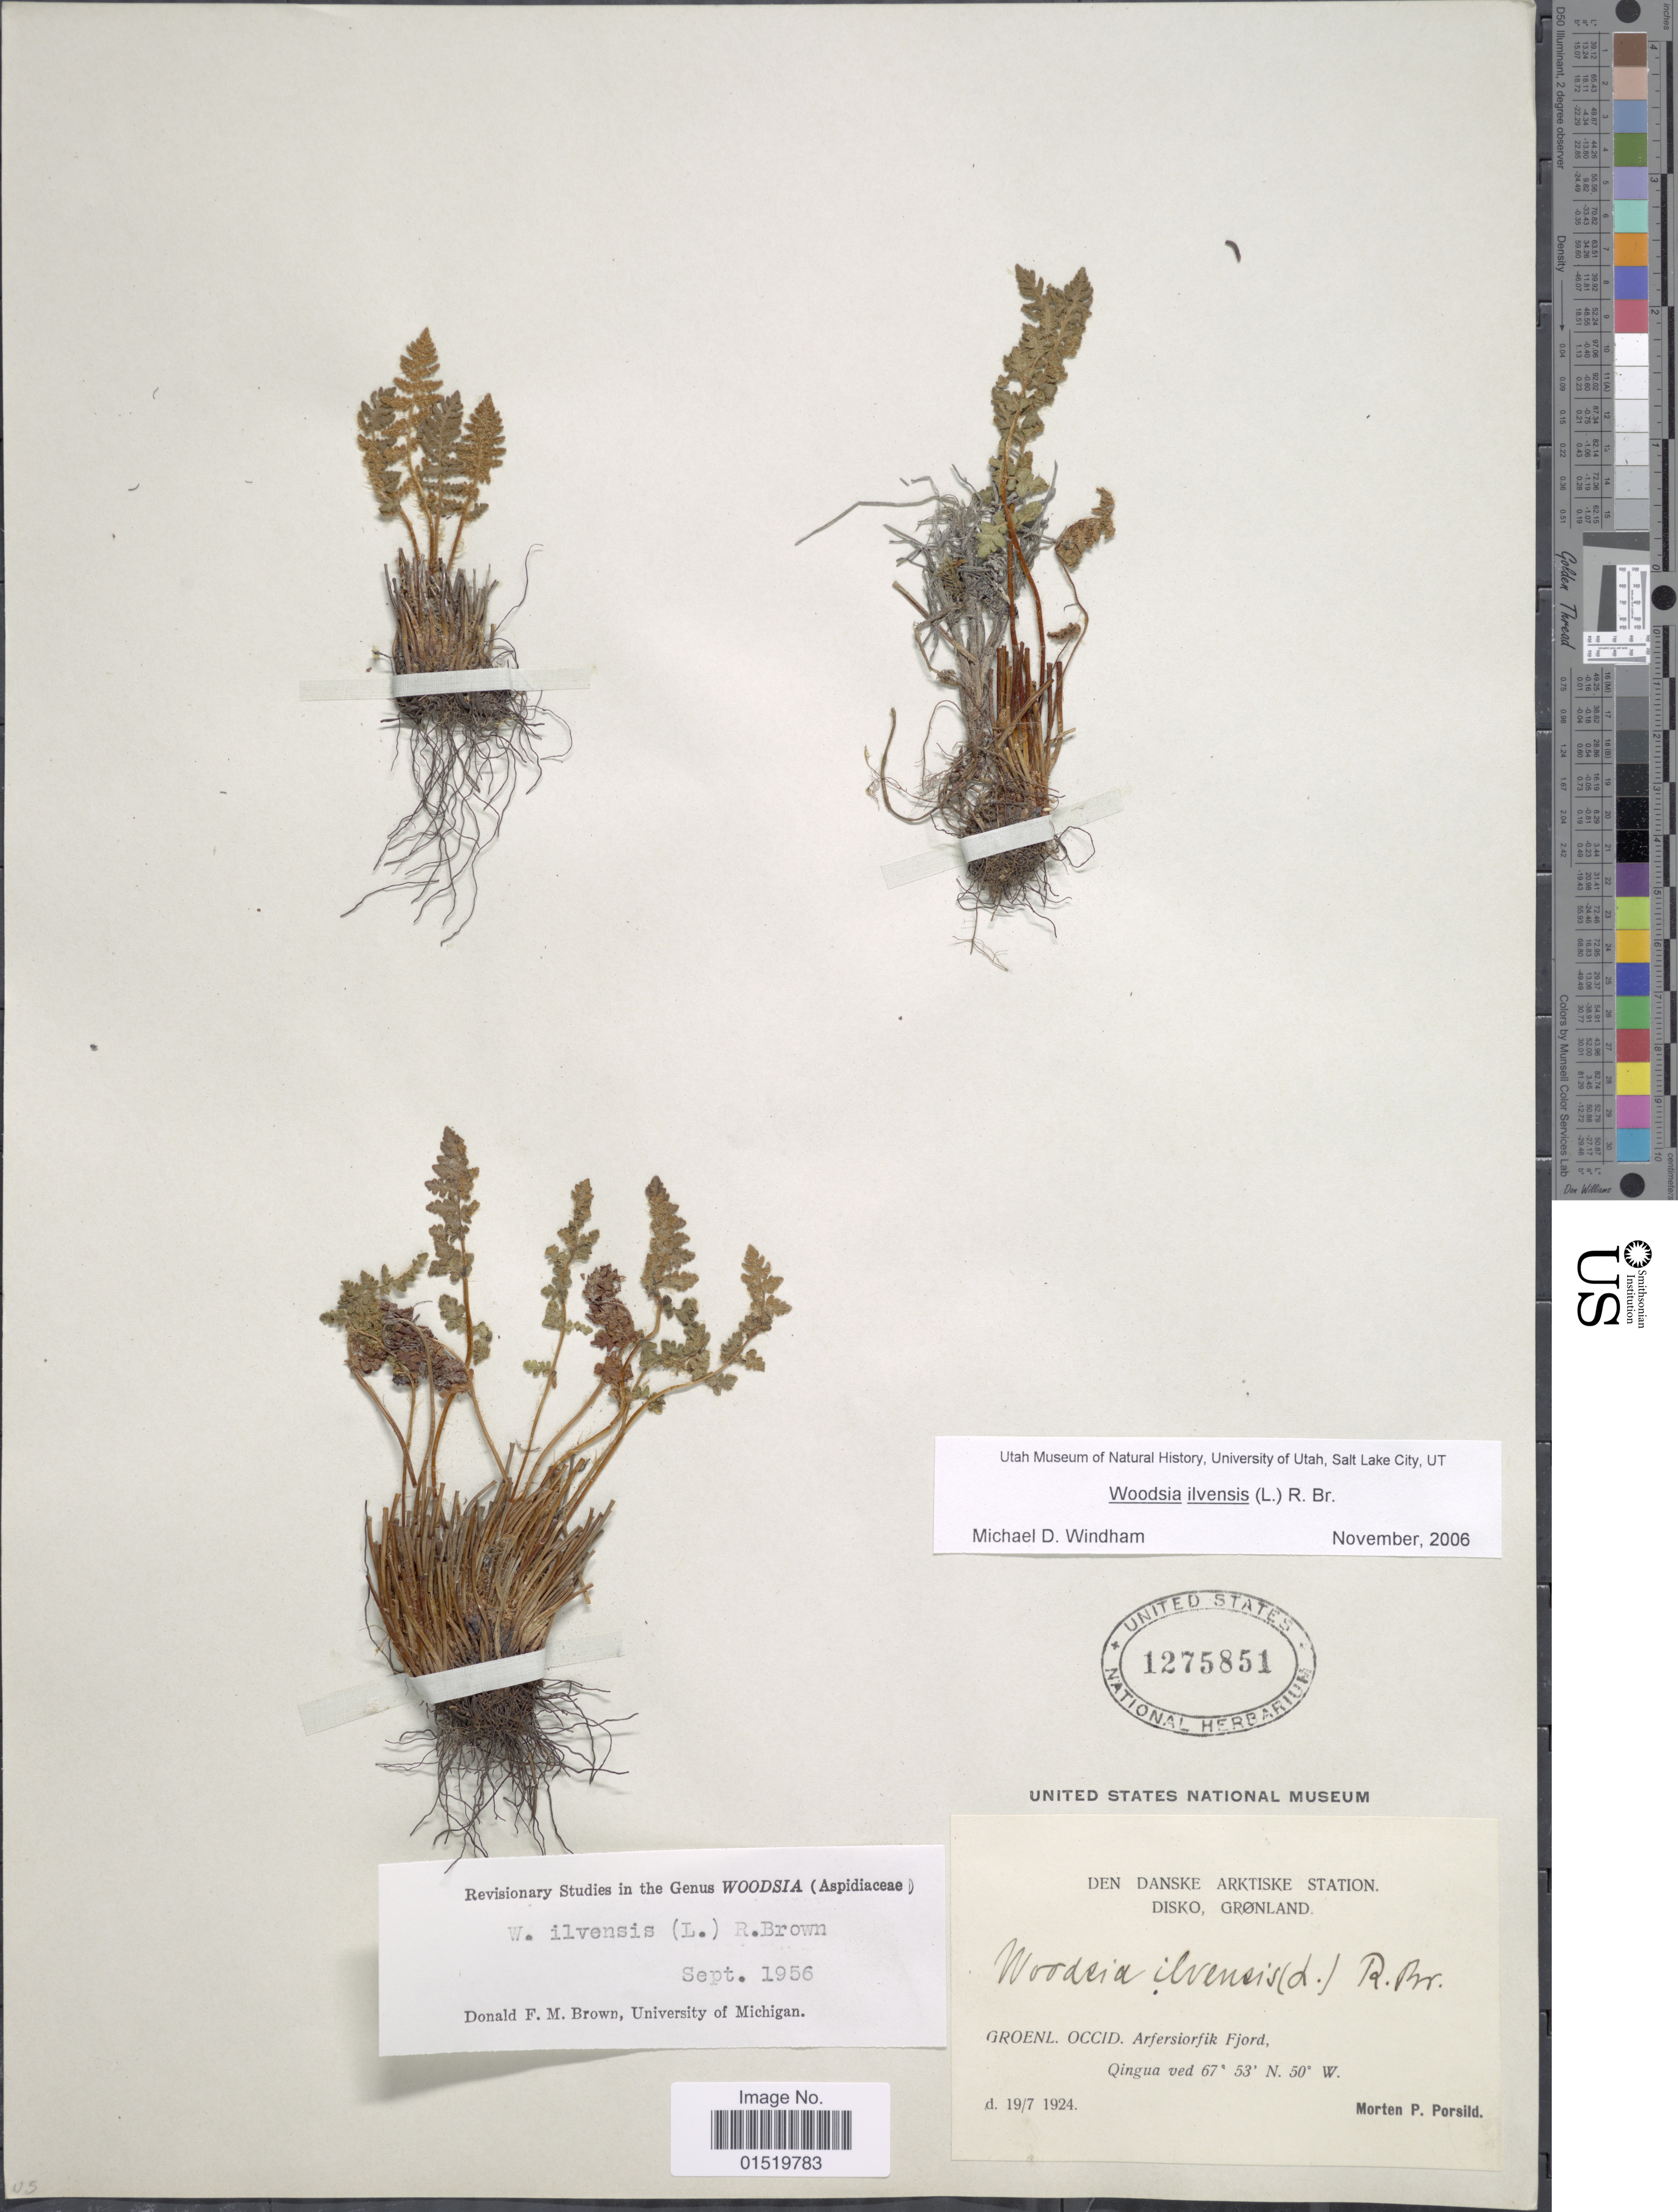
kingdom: Plantae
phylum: Tracheophyta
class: Polypodiopsida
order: Polypodiales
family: Woodsiaceae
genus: Woodsia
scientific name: Woodsia ilvensis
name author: (L.) R. Br.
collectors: M. P. Porsild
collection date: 1924-07-19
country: Greenland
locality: Den Danske Artiske Station, Disko, Groenl. ocis. Arfersiorfik Fjord, Qingua ved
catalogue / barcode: US 1275851